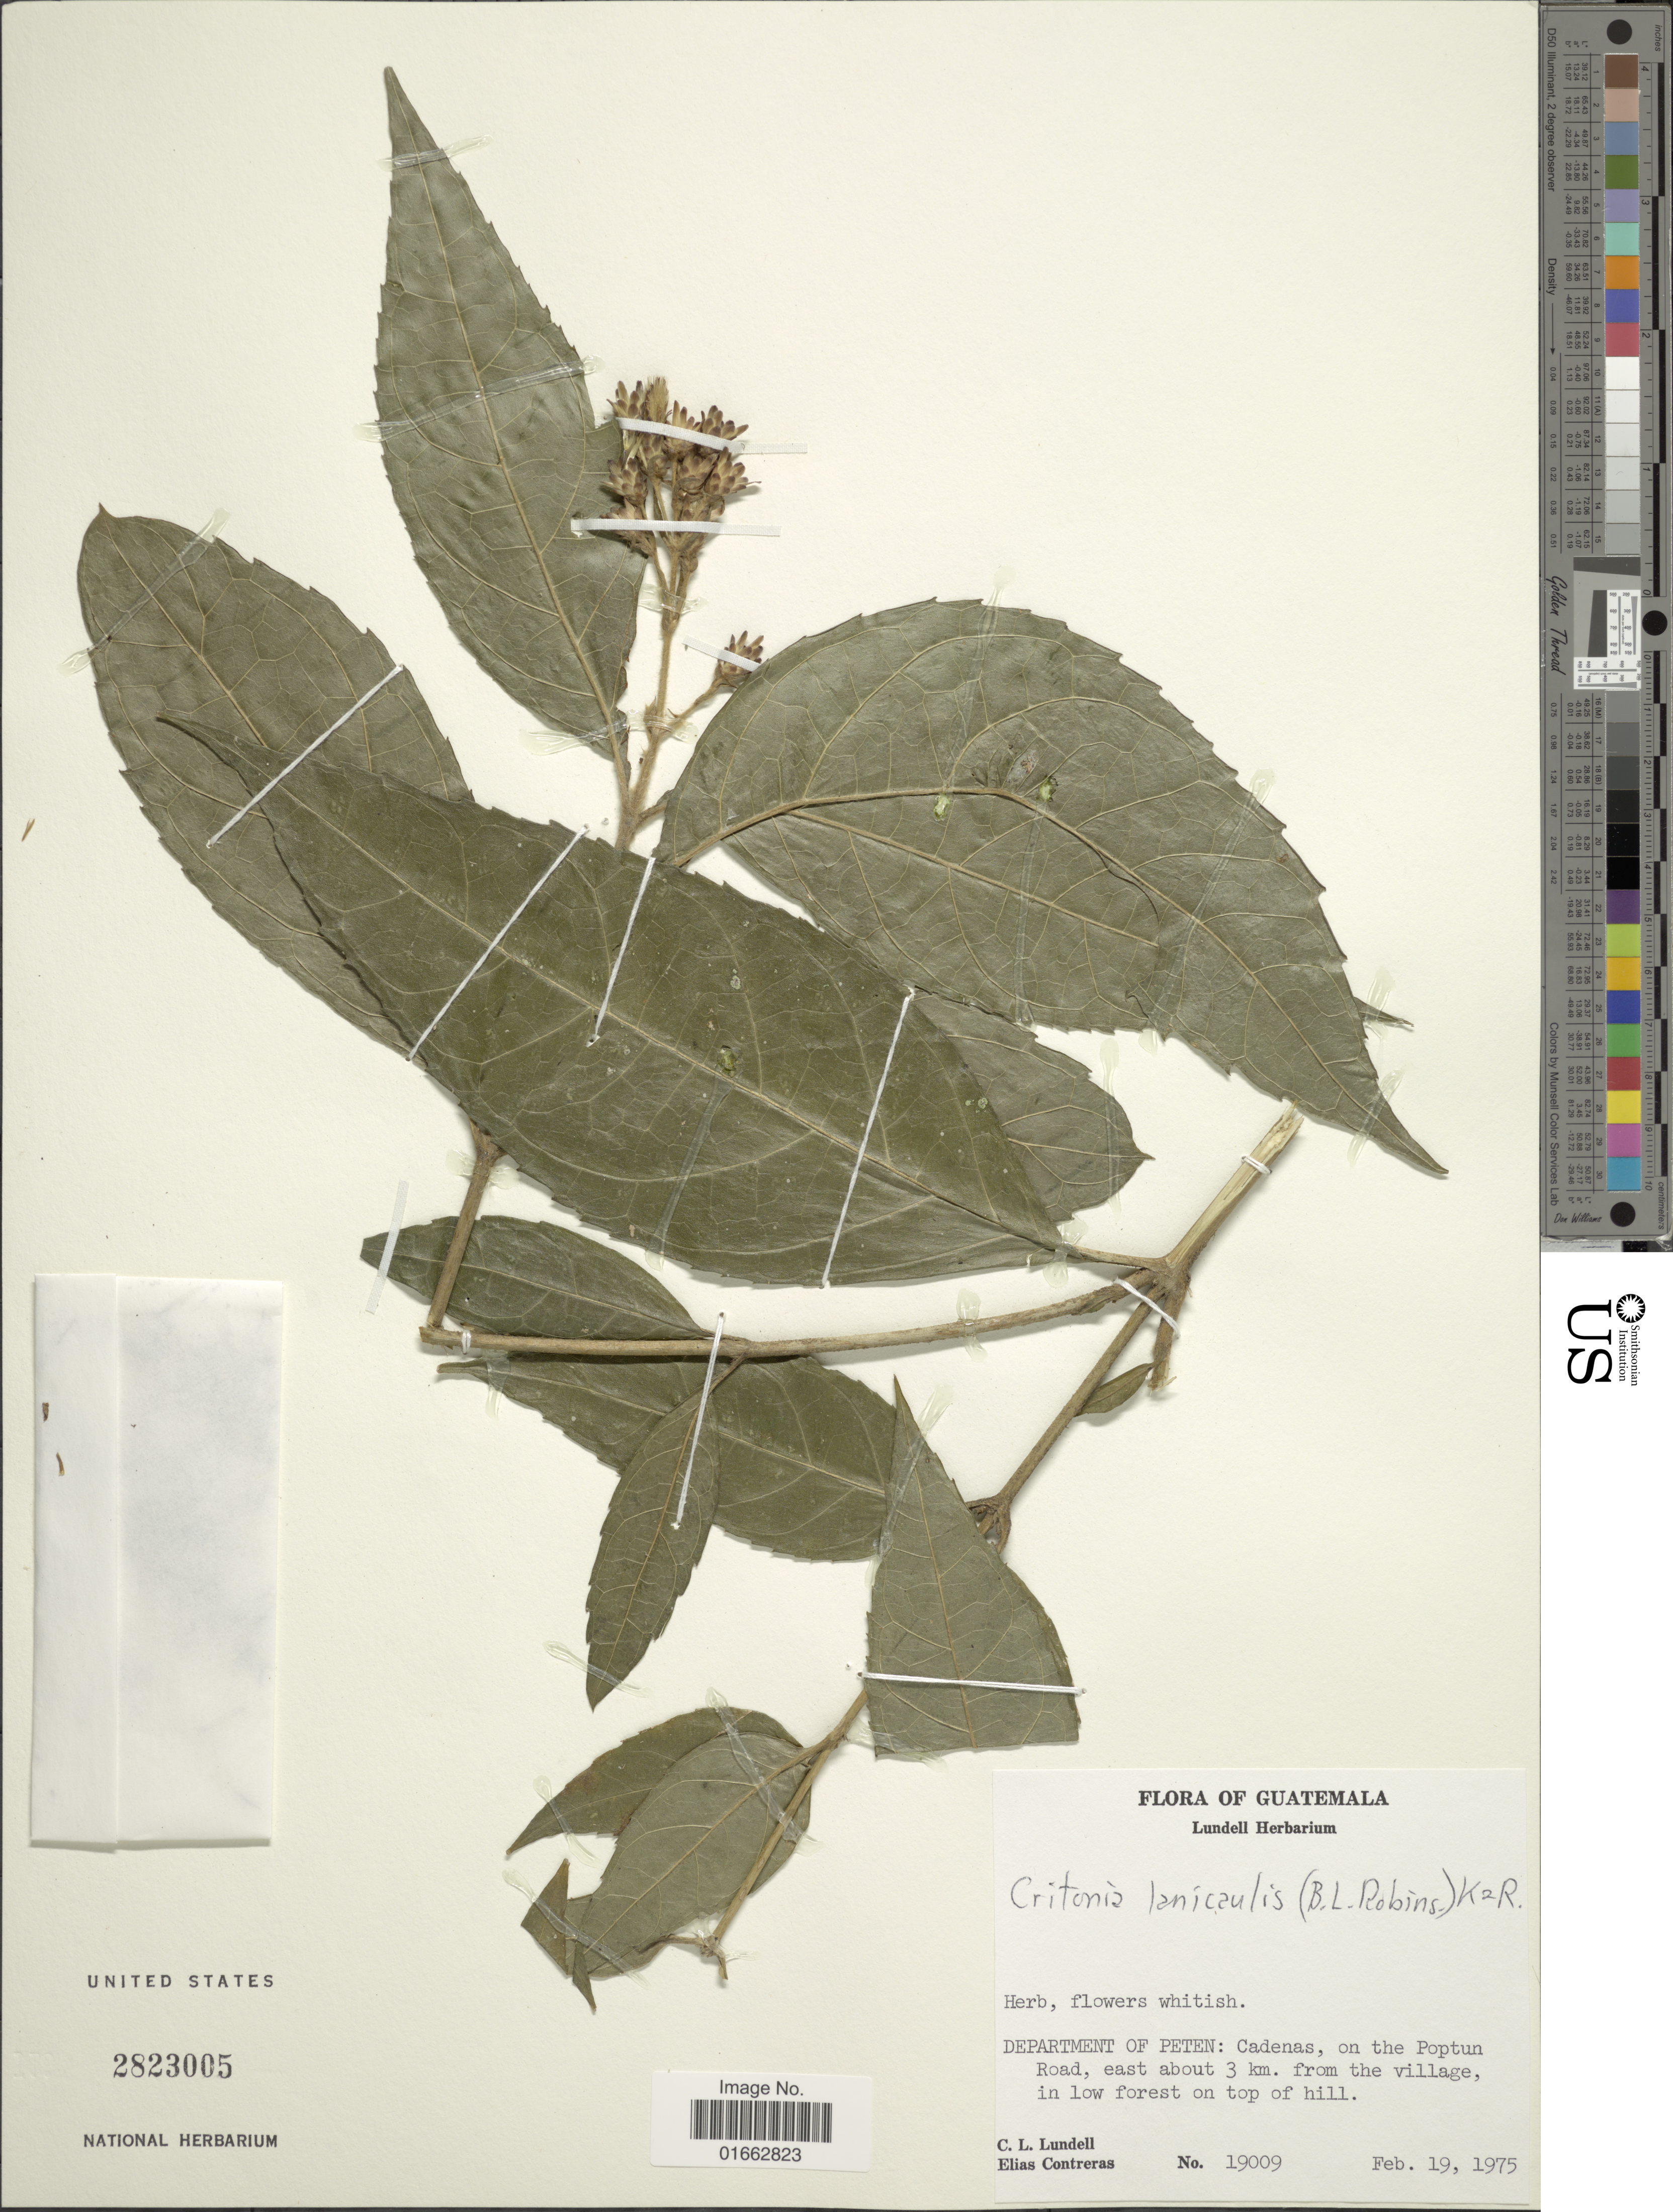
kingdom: Plantae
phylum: Tracheophyta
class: Magnoliopsida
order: Asterales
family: Asteraceae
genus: Critonia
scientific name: Critonia lanicaulis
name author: (B.L. Rob.) R.M. King & H. Rob.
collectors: C. L. Lundell & E. Conteras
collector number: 19009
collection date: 1975-02-19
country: Guatemala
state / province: El Petén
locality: Cadenas, on the Poptun Road, east about 3 km. from the village, in low forest on top of hill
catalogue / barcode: US 2823005